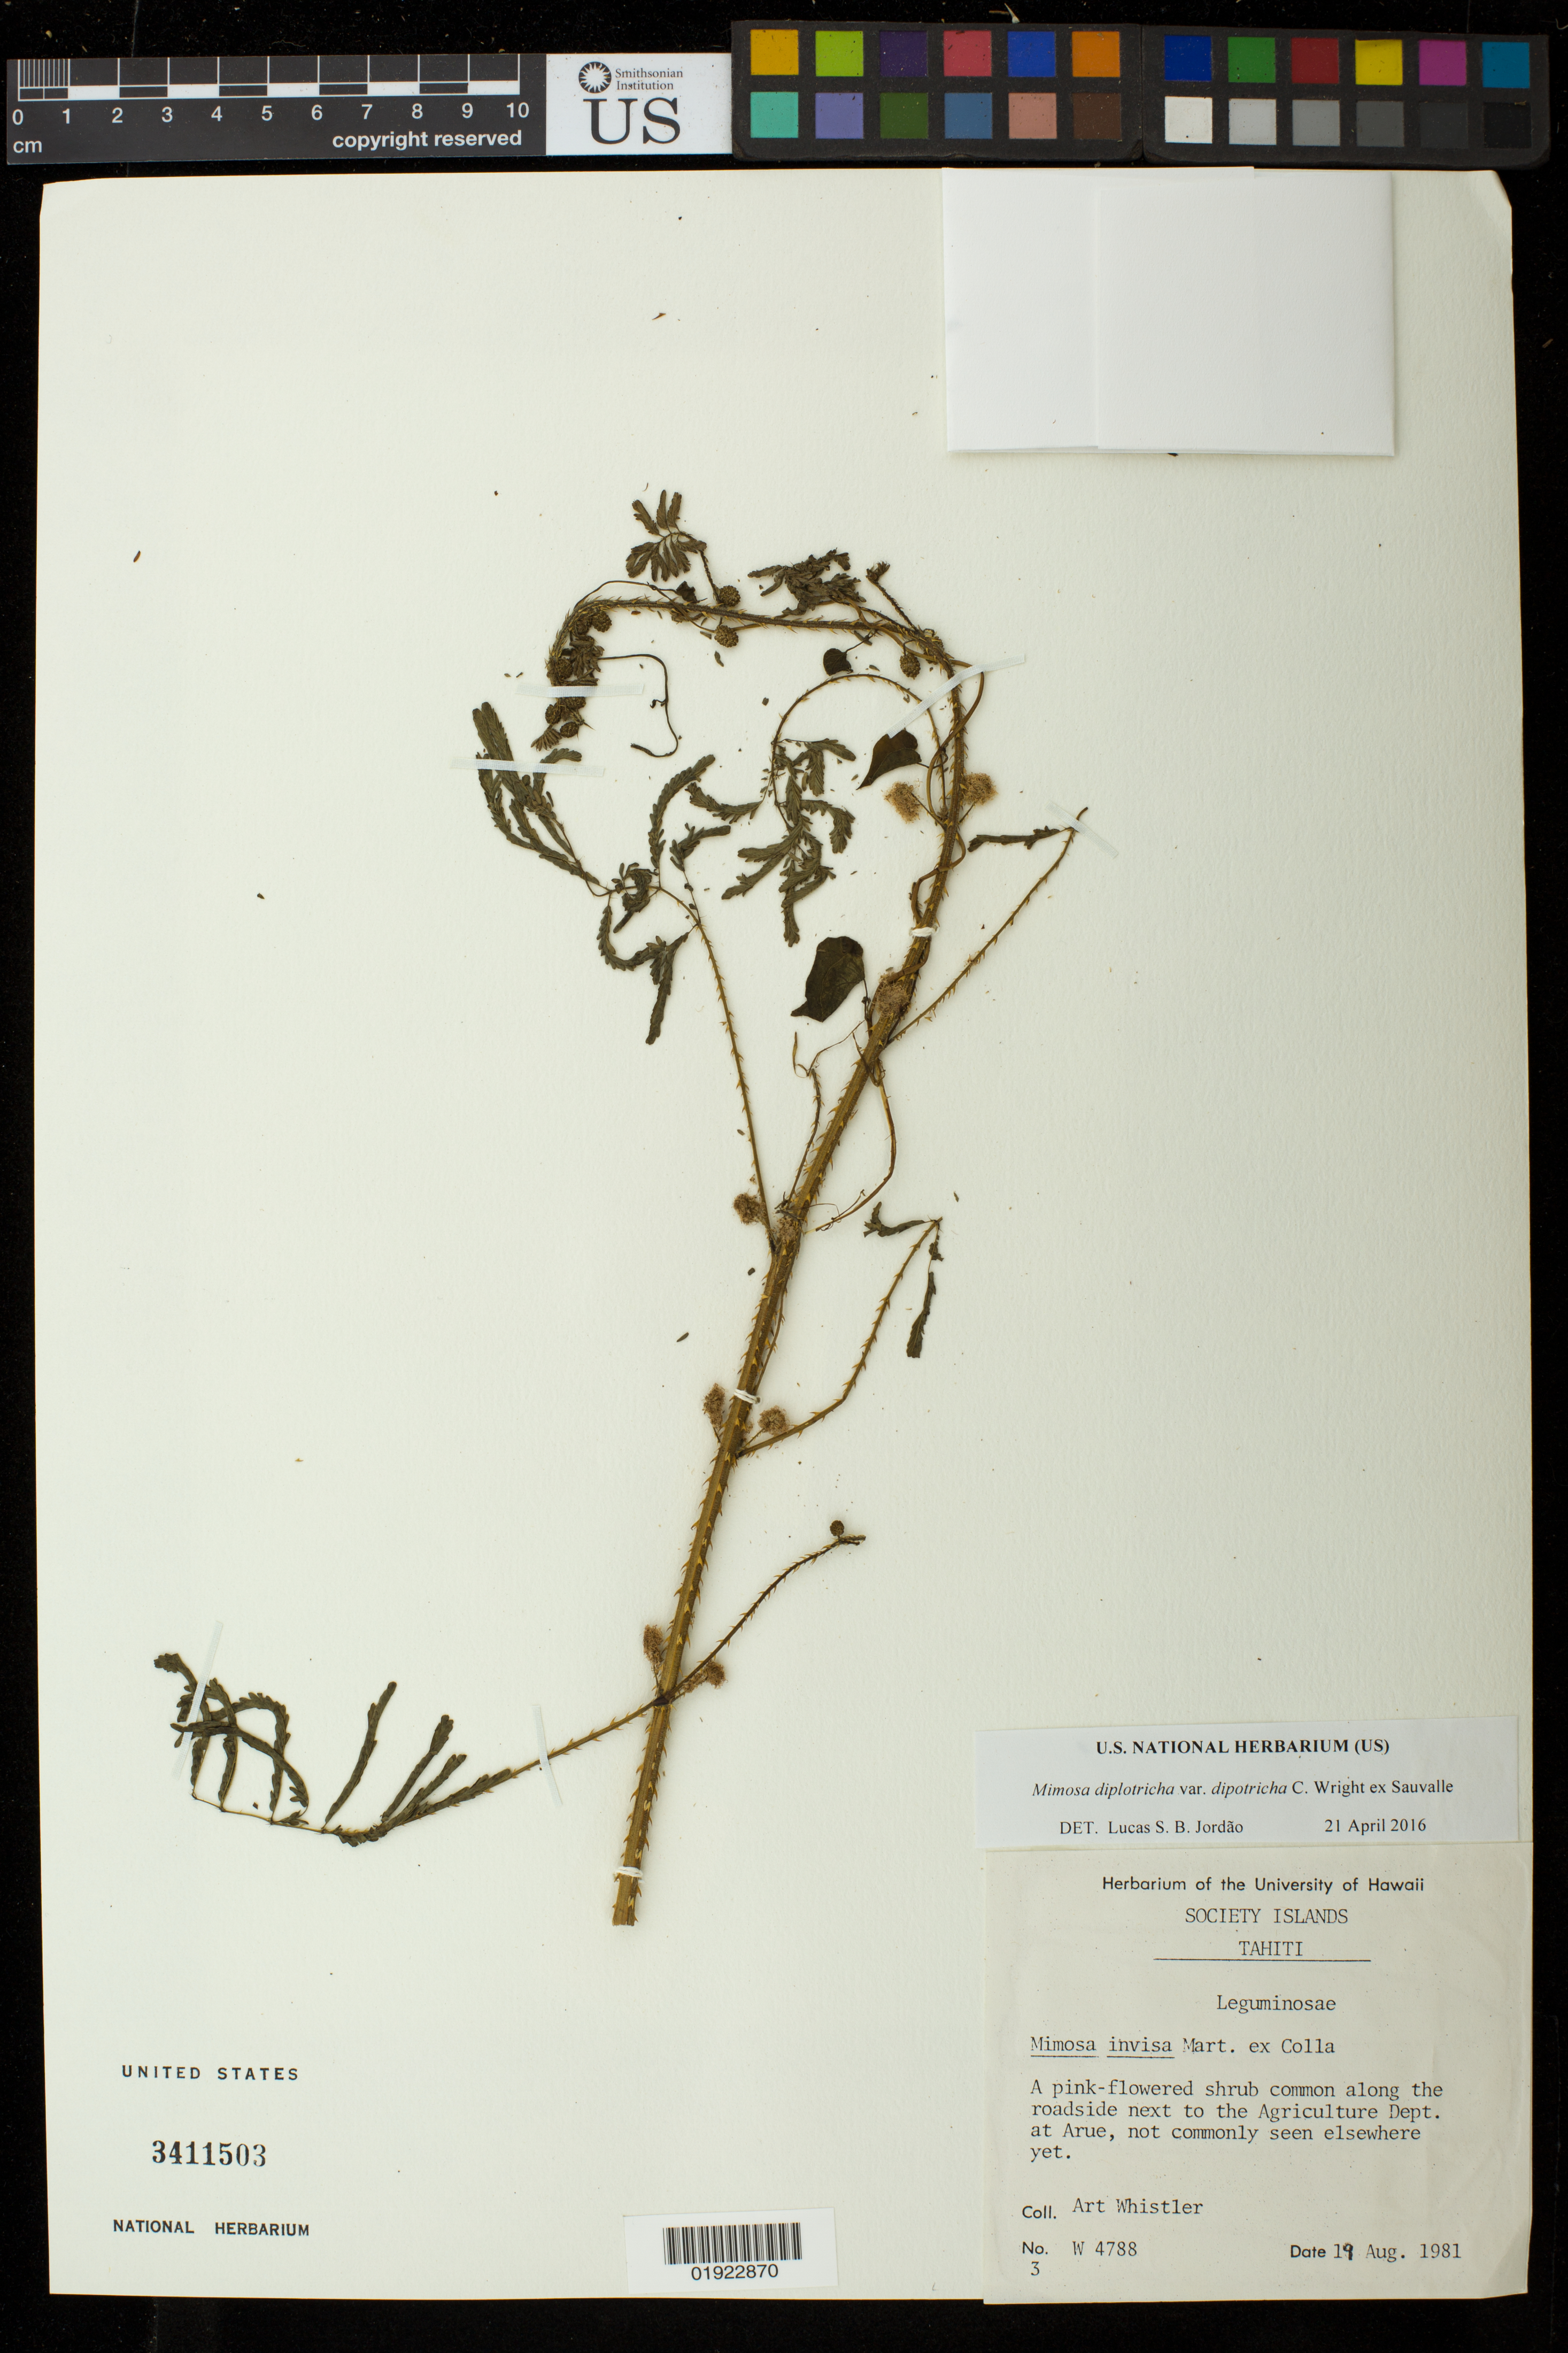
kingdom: Plantae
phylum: Tracheophyta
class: Magnoliopsida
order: Fabales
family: Fabaceae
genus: Mimosa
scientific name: Mimosa diplotricha var. diplotricha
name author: C. Wright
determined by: Jordão, Lucas S.B.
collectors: A. Whistler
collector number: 4788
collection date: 1981-08-19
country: French Polynesia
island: Tahiti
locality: Next to the Agriculture Dept. at Arue.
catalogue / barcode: US 3411503